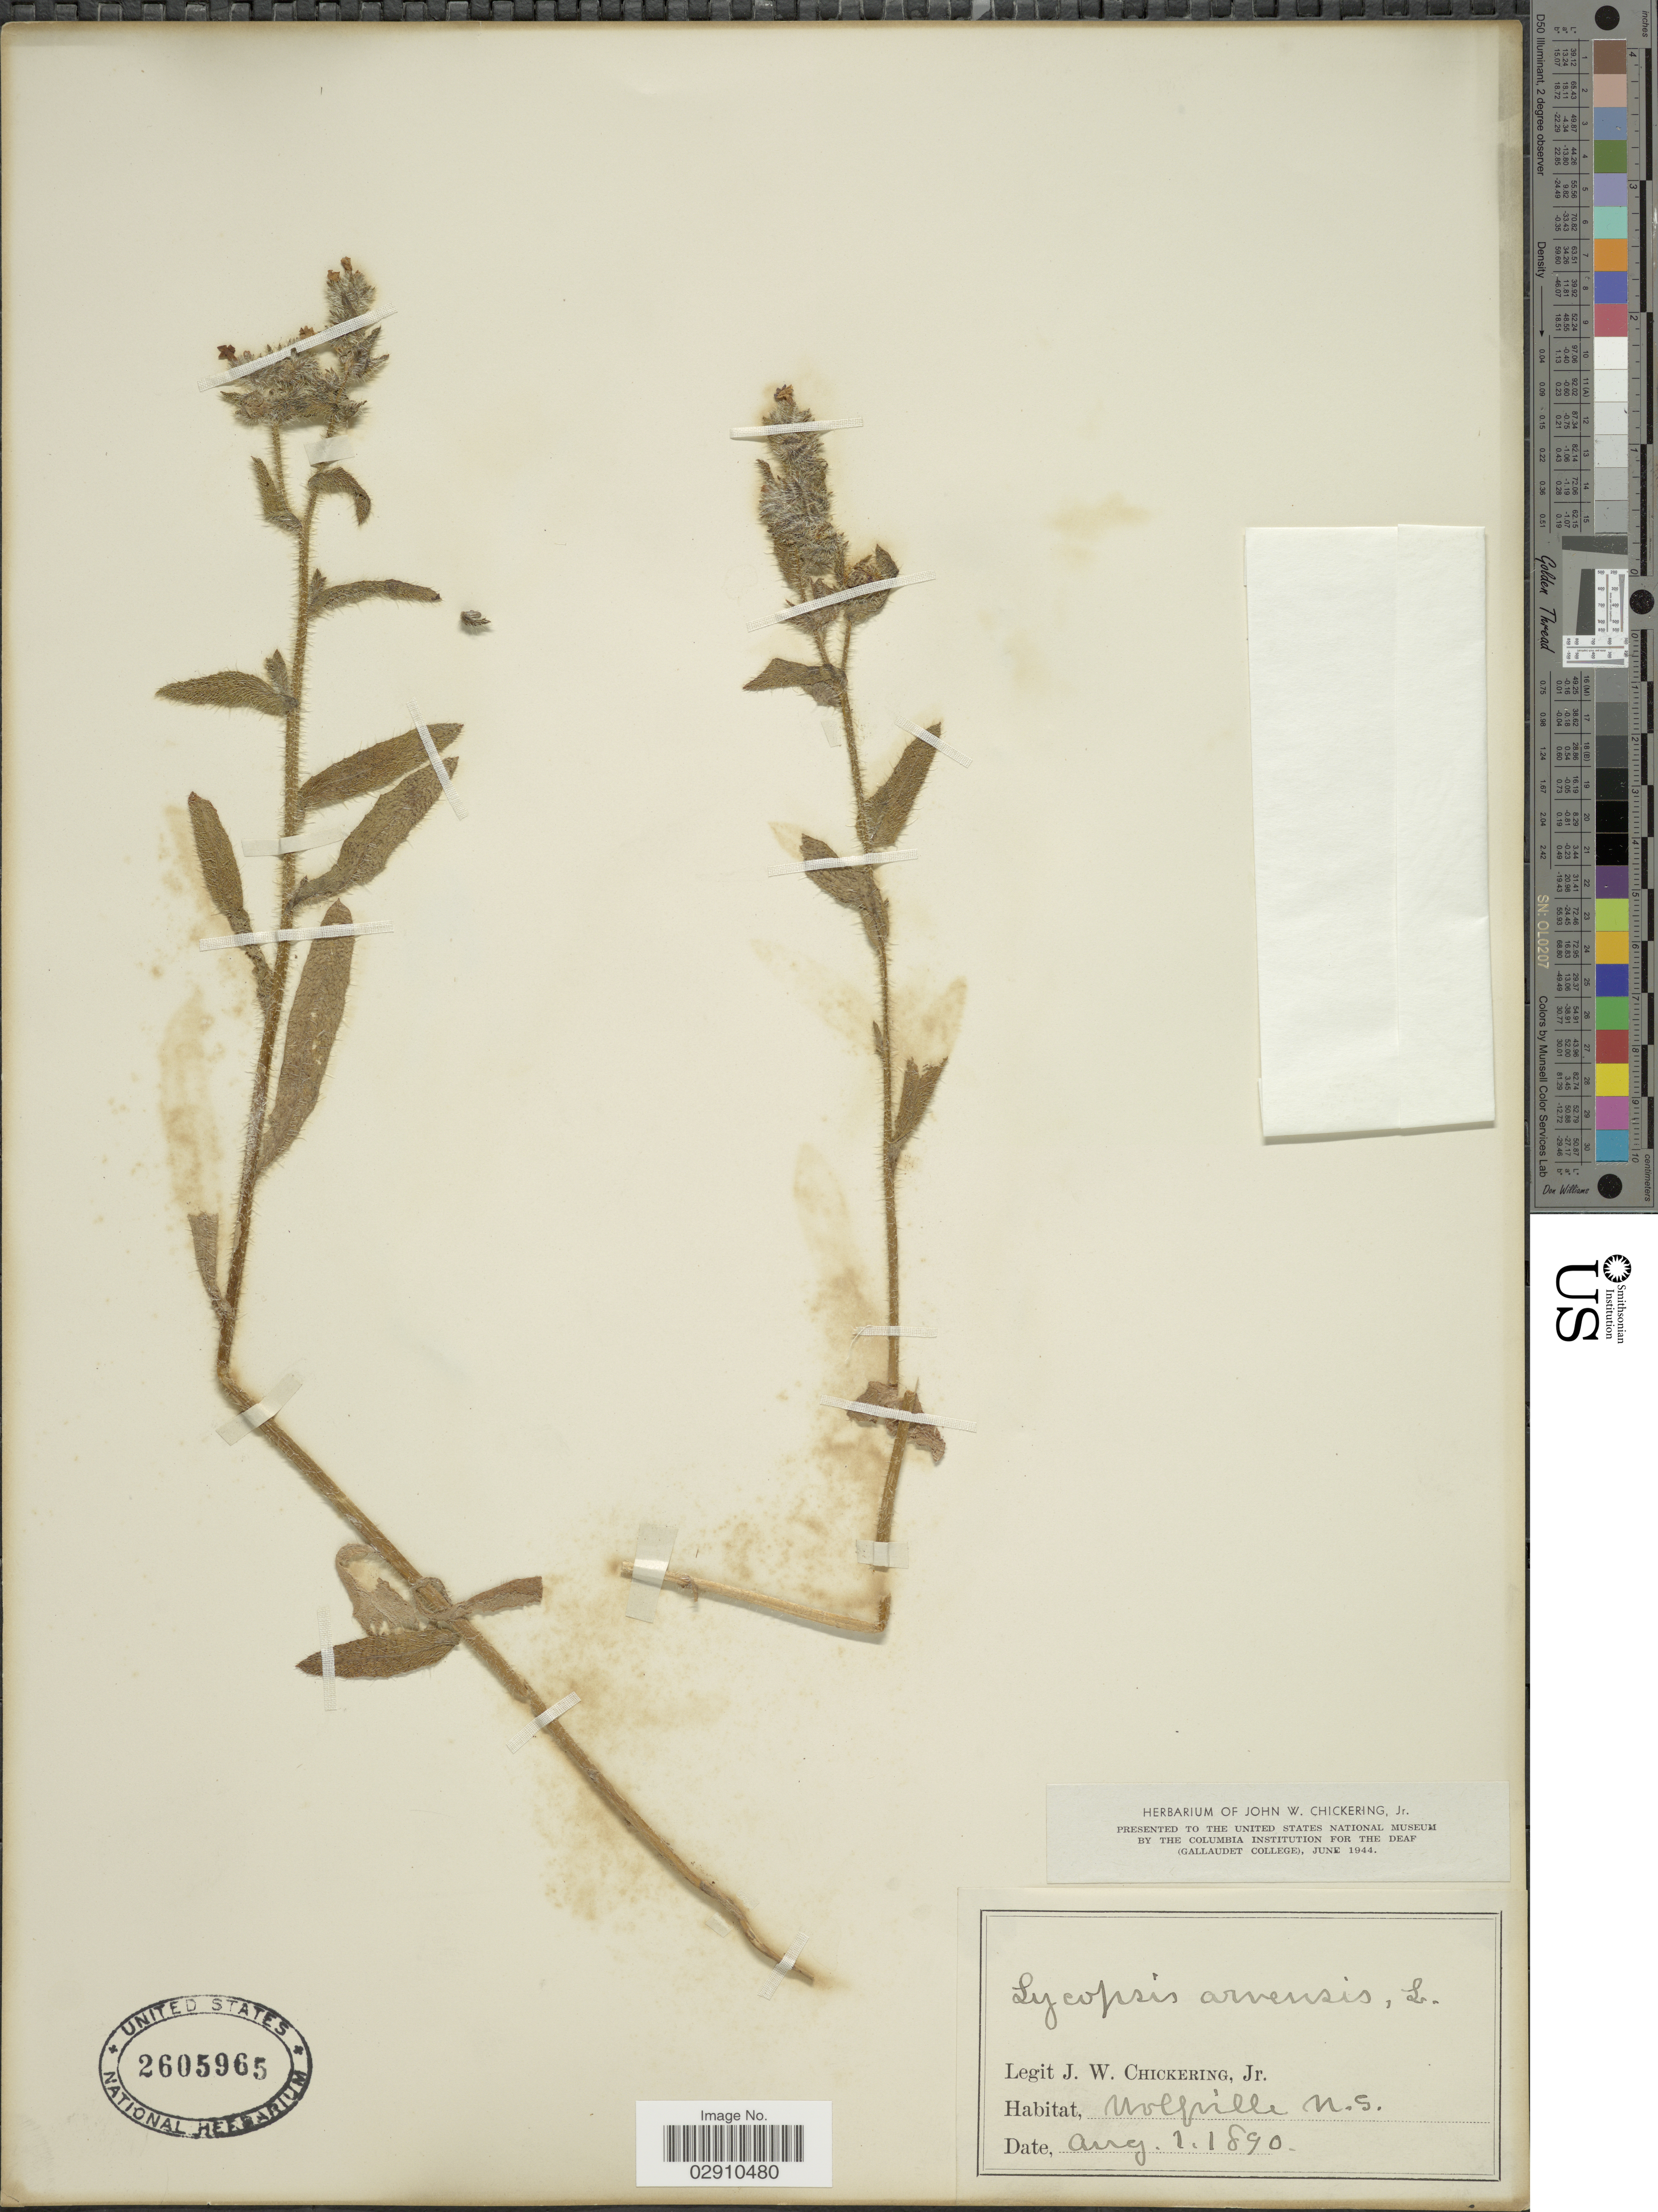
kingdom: Plantae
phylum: Tracheophyta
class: Magnoliopsida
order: Boraginales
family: Boraginaceae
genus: Lycopsis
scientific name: Lycopsis arvensis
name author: L.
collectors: J. W. Chickering Jr.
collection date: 1890-08-01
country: Canada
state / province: Nova Scotia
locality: Wolfville, N.S.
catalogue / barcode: US 2605965